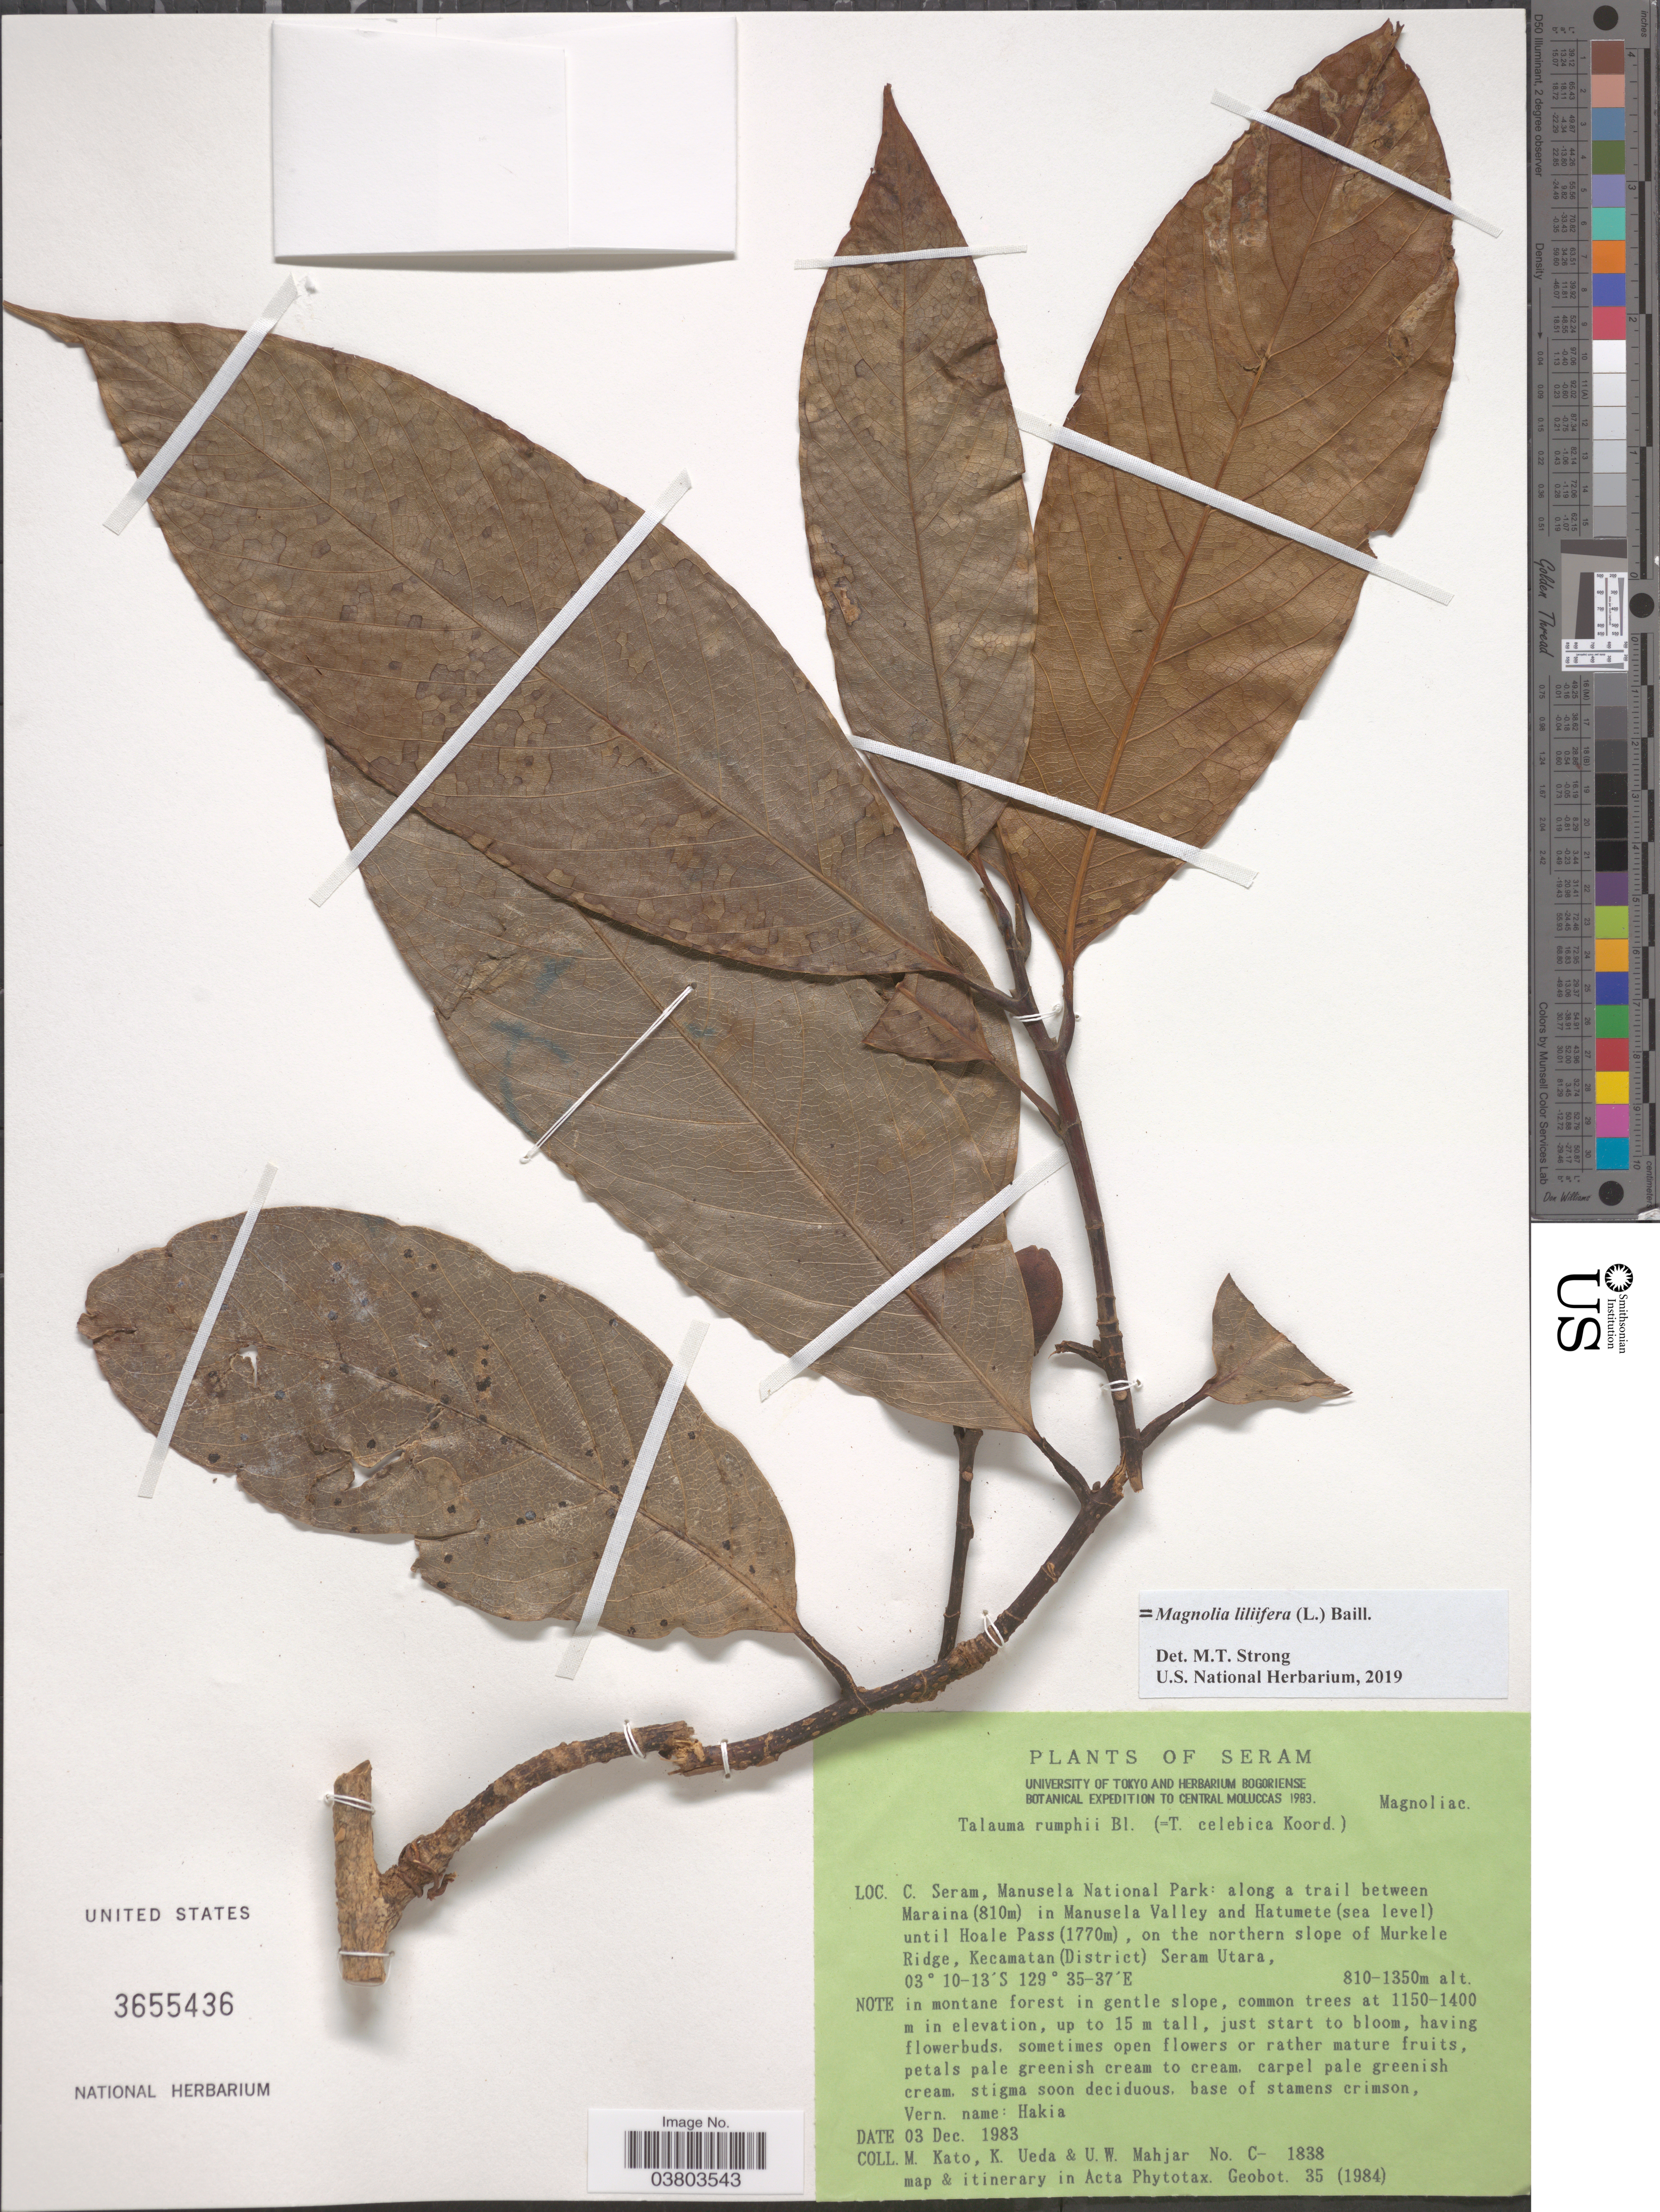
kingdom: Plantae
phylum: Tracheophyta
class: Magnoliopsida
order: Magnoliales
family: Magnoliaceae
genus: Magnolia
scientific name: Magnolia liliifera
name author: Baill.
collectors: M. Kato, K. Ueda & U.W. Mahjar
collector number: C-1838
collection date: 1983-12-03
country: Indonesia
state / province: Maluku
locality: Seram. C. Seram, Manusela National Park: along a trail between Maraina (810m) in Manusela Valley and Hatumete (sea level) until Hoale Pass (1770m), on the northern slope of Murkele Ridge, Kecamatan (District) Seram Utara.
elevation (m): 810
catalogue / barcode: US 3655436